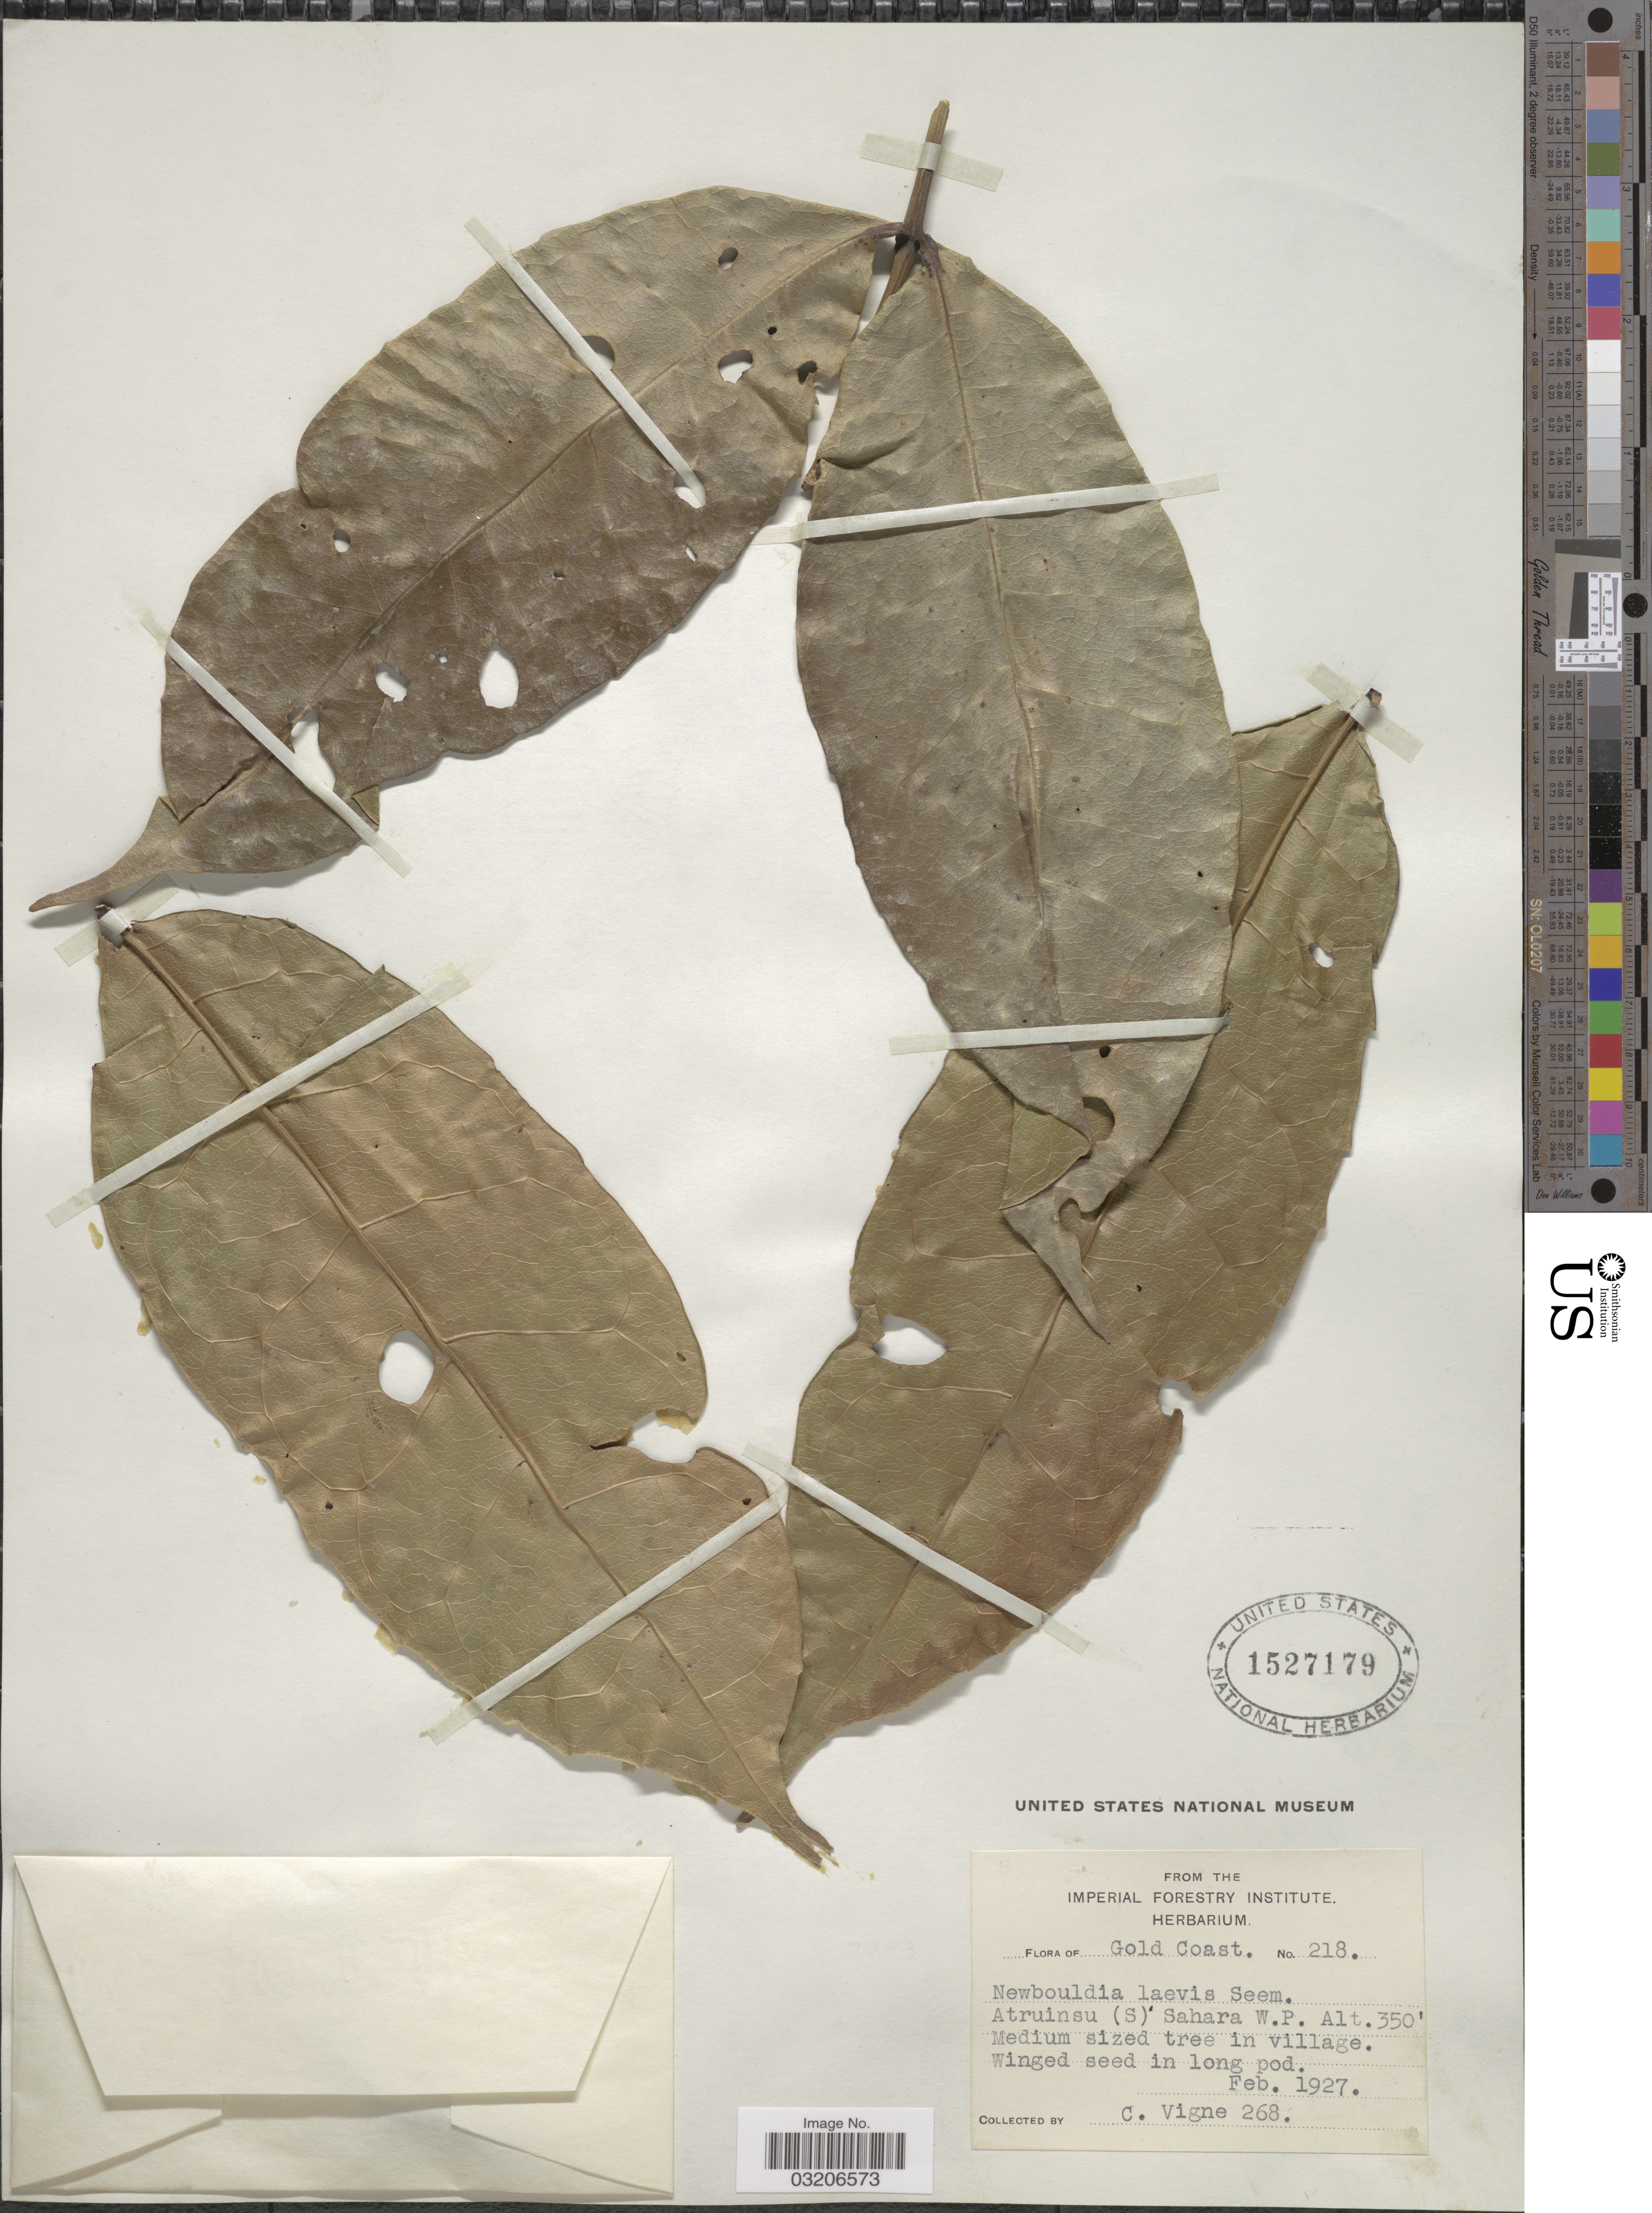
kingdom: Plantae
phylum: Tracheophyta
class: Magnoliopsida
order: Lamiales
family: Bignoniaceae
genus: Newbouldia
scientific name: Newbouldia laevis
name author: (P. Beauv.) Seem. ex Bureau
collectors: C. Vigne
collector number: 268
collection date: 1927-02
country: Ghana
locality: Gold Coast. Atruinsu (S) Sahara W.P.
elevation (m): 107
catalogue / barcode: US 1527179